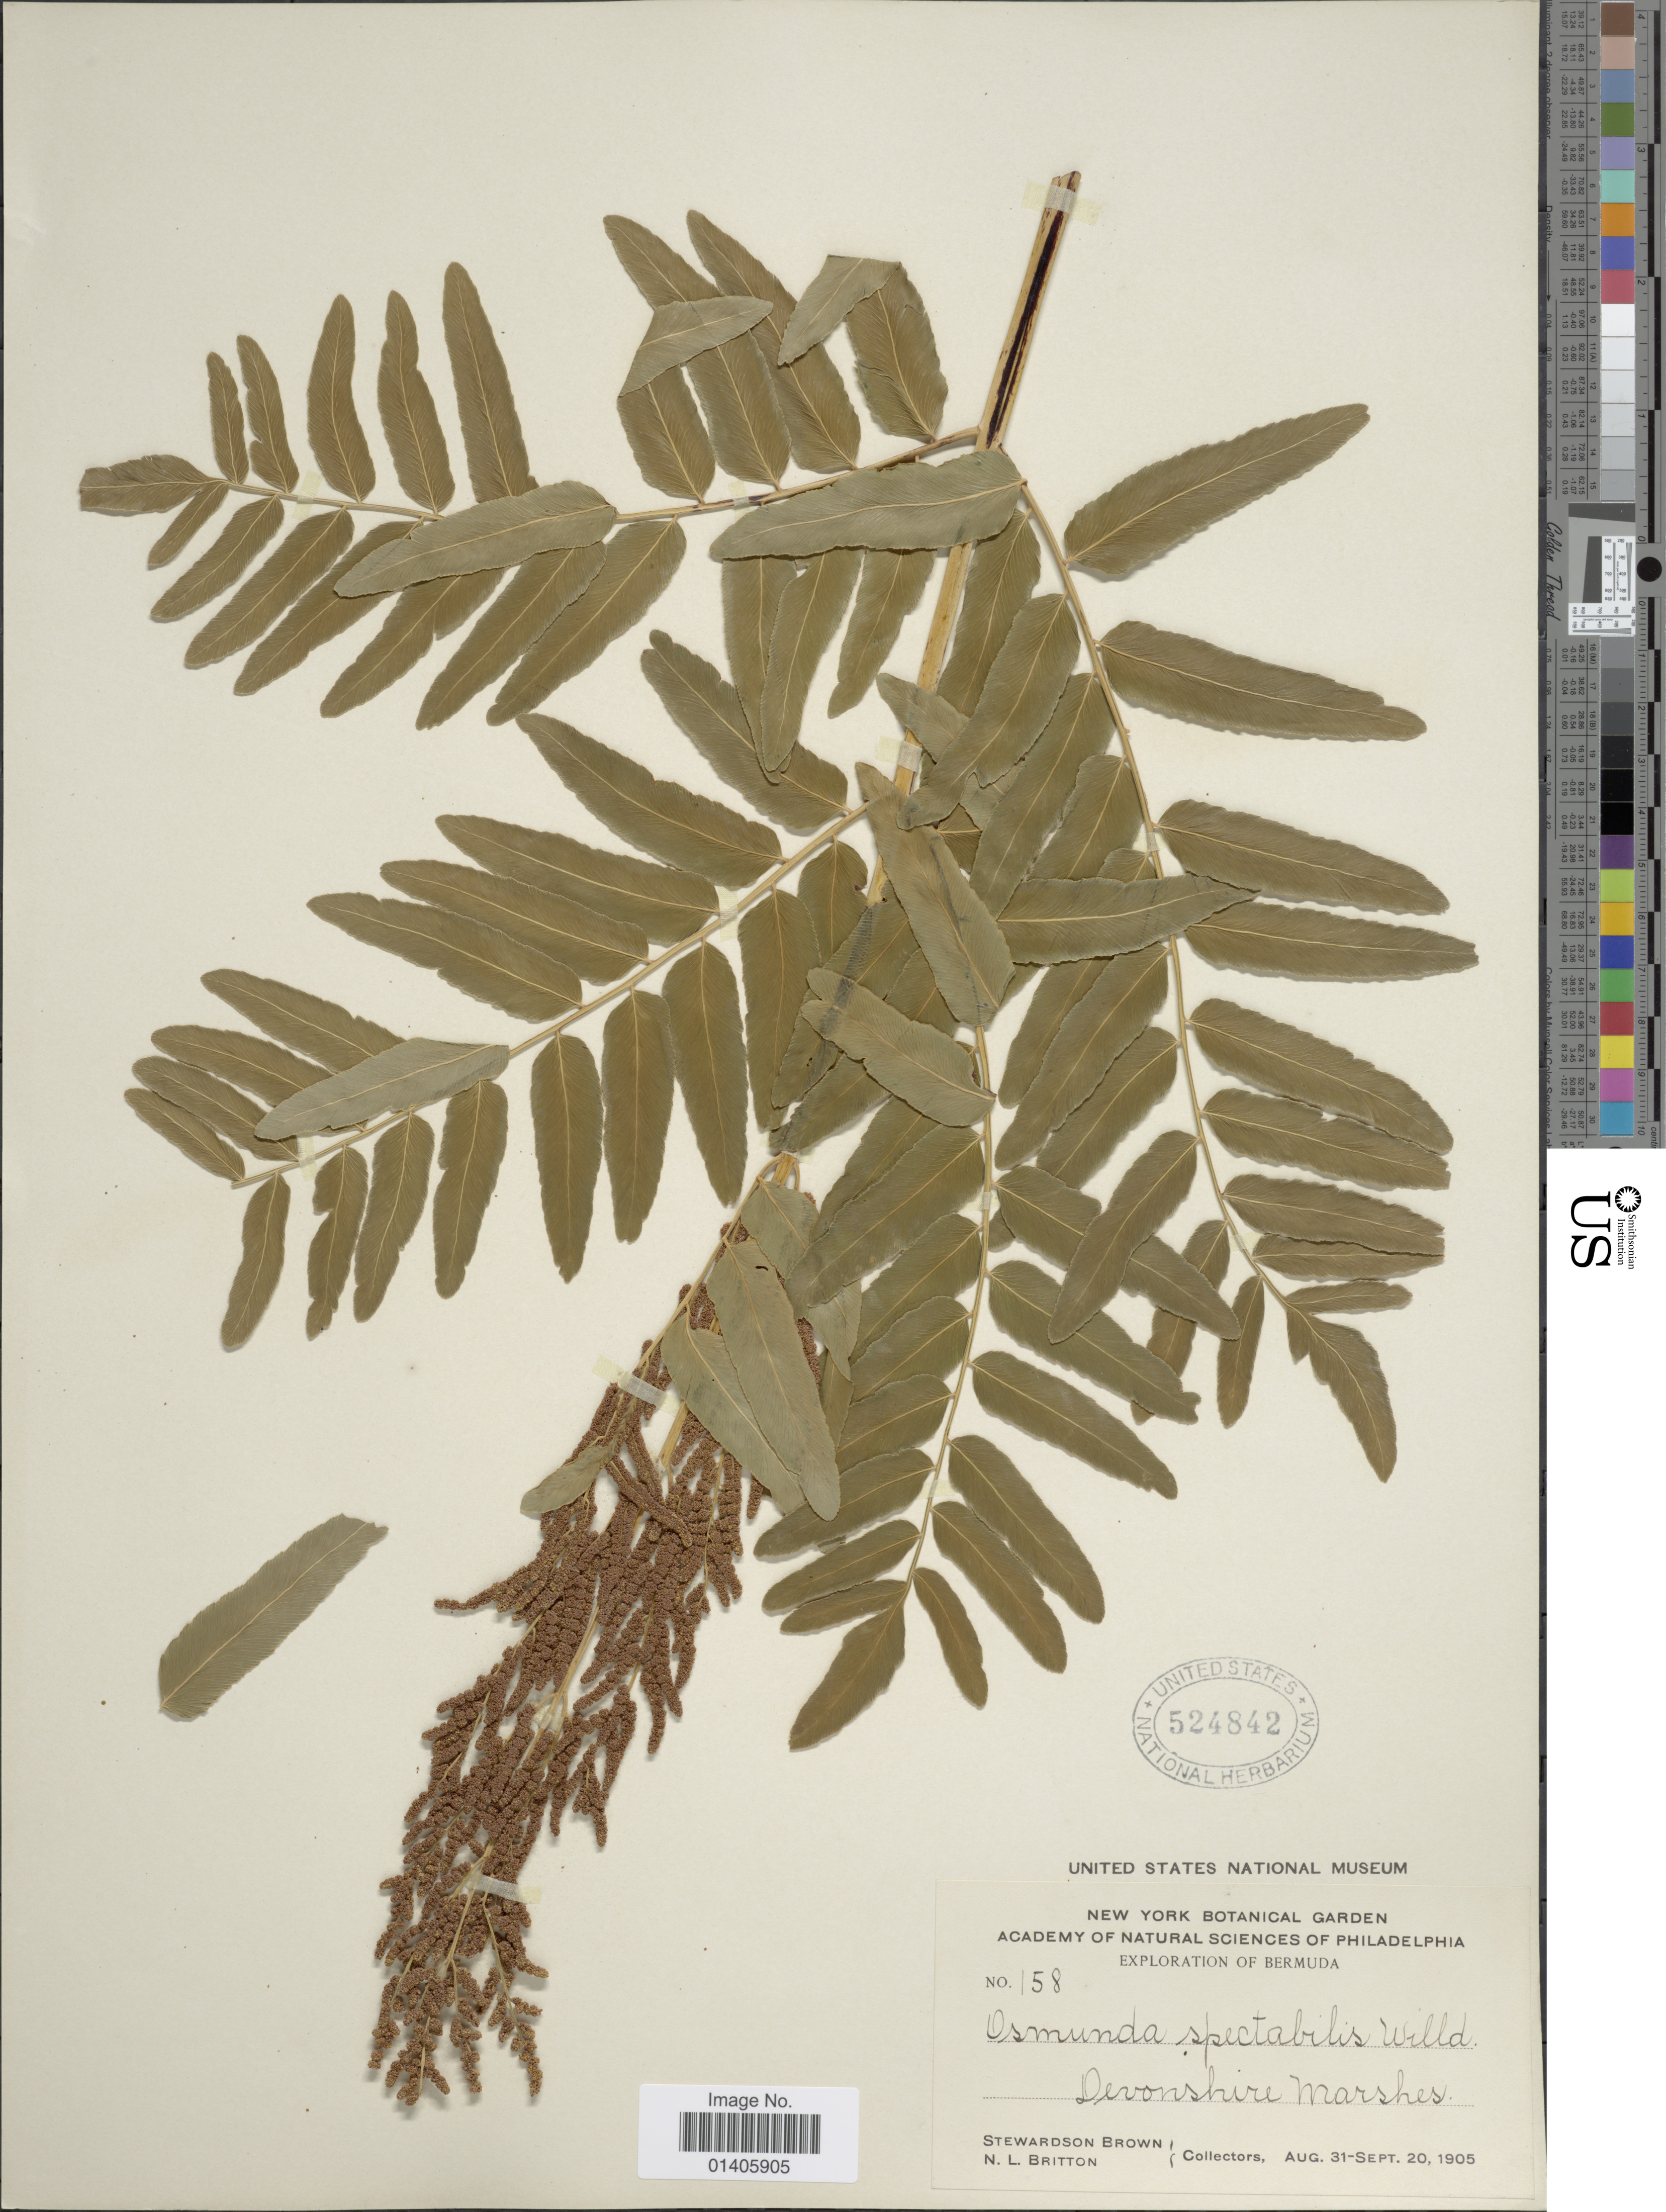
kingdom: Plantae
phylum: Tracheophyta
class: Polypodiopsida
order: Osmundales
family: Osmundaceae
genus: Osmunda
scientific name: Osmunda regalis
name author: L.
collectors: S. Brown & N. Britton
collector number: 158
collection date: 1905-08-31/1905-09-20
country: Bermuda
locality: Devonshire Marshes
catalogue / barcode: US 524842